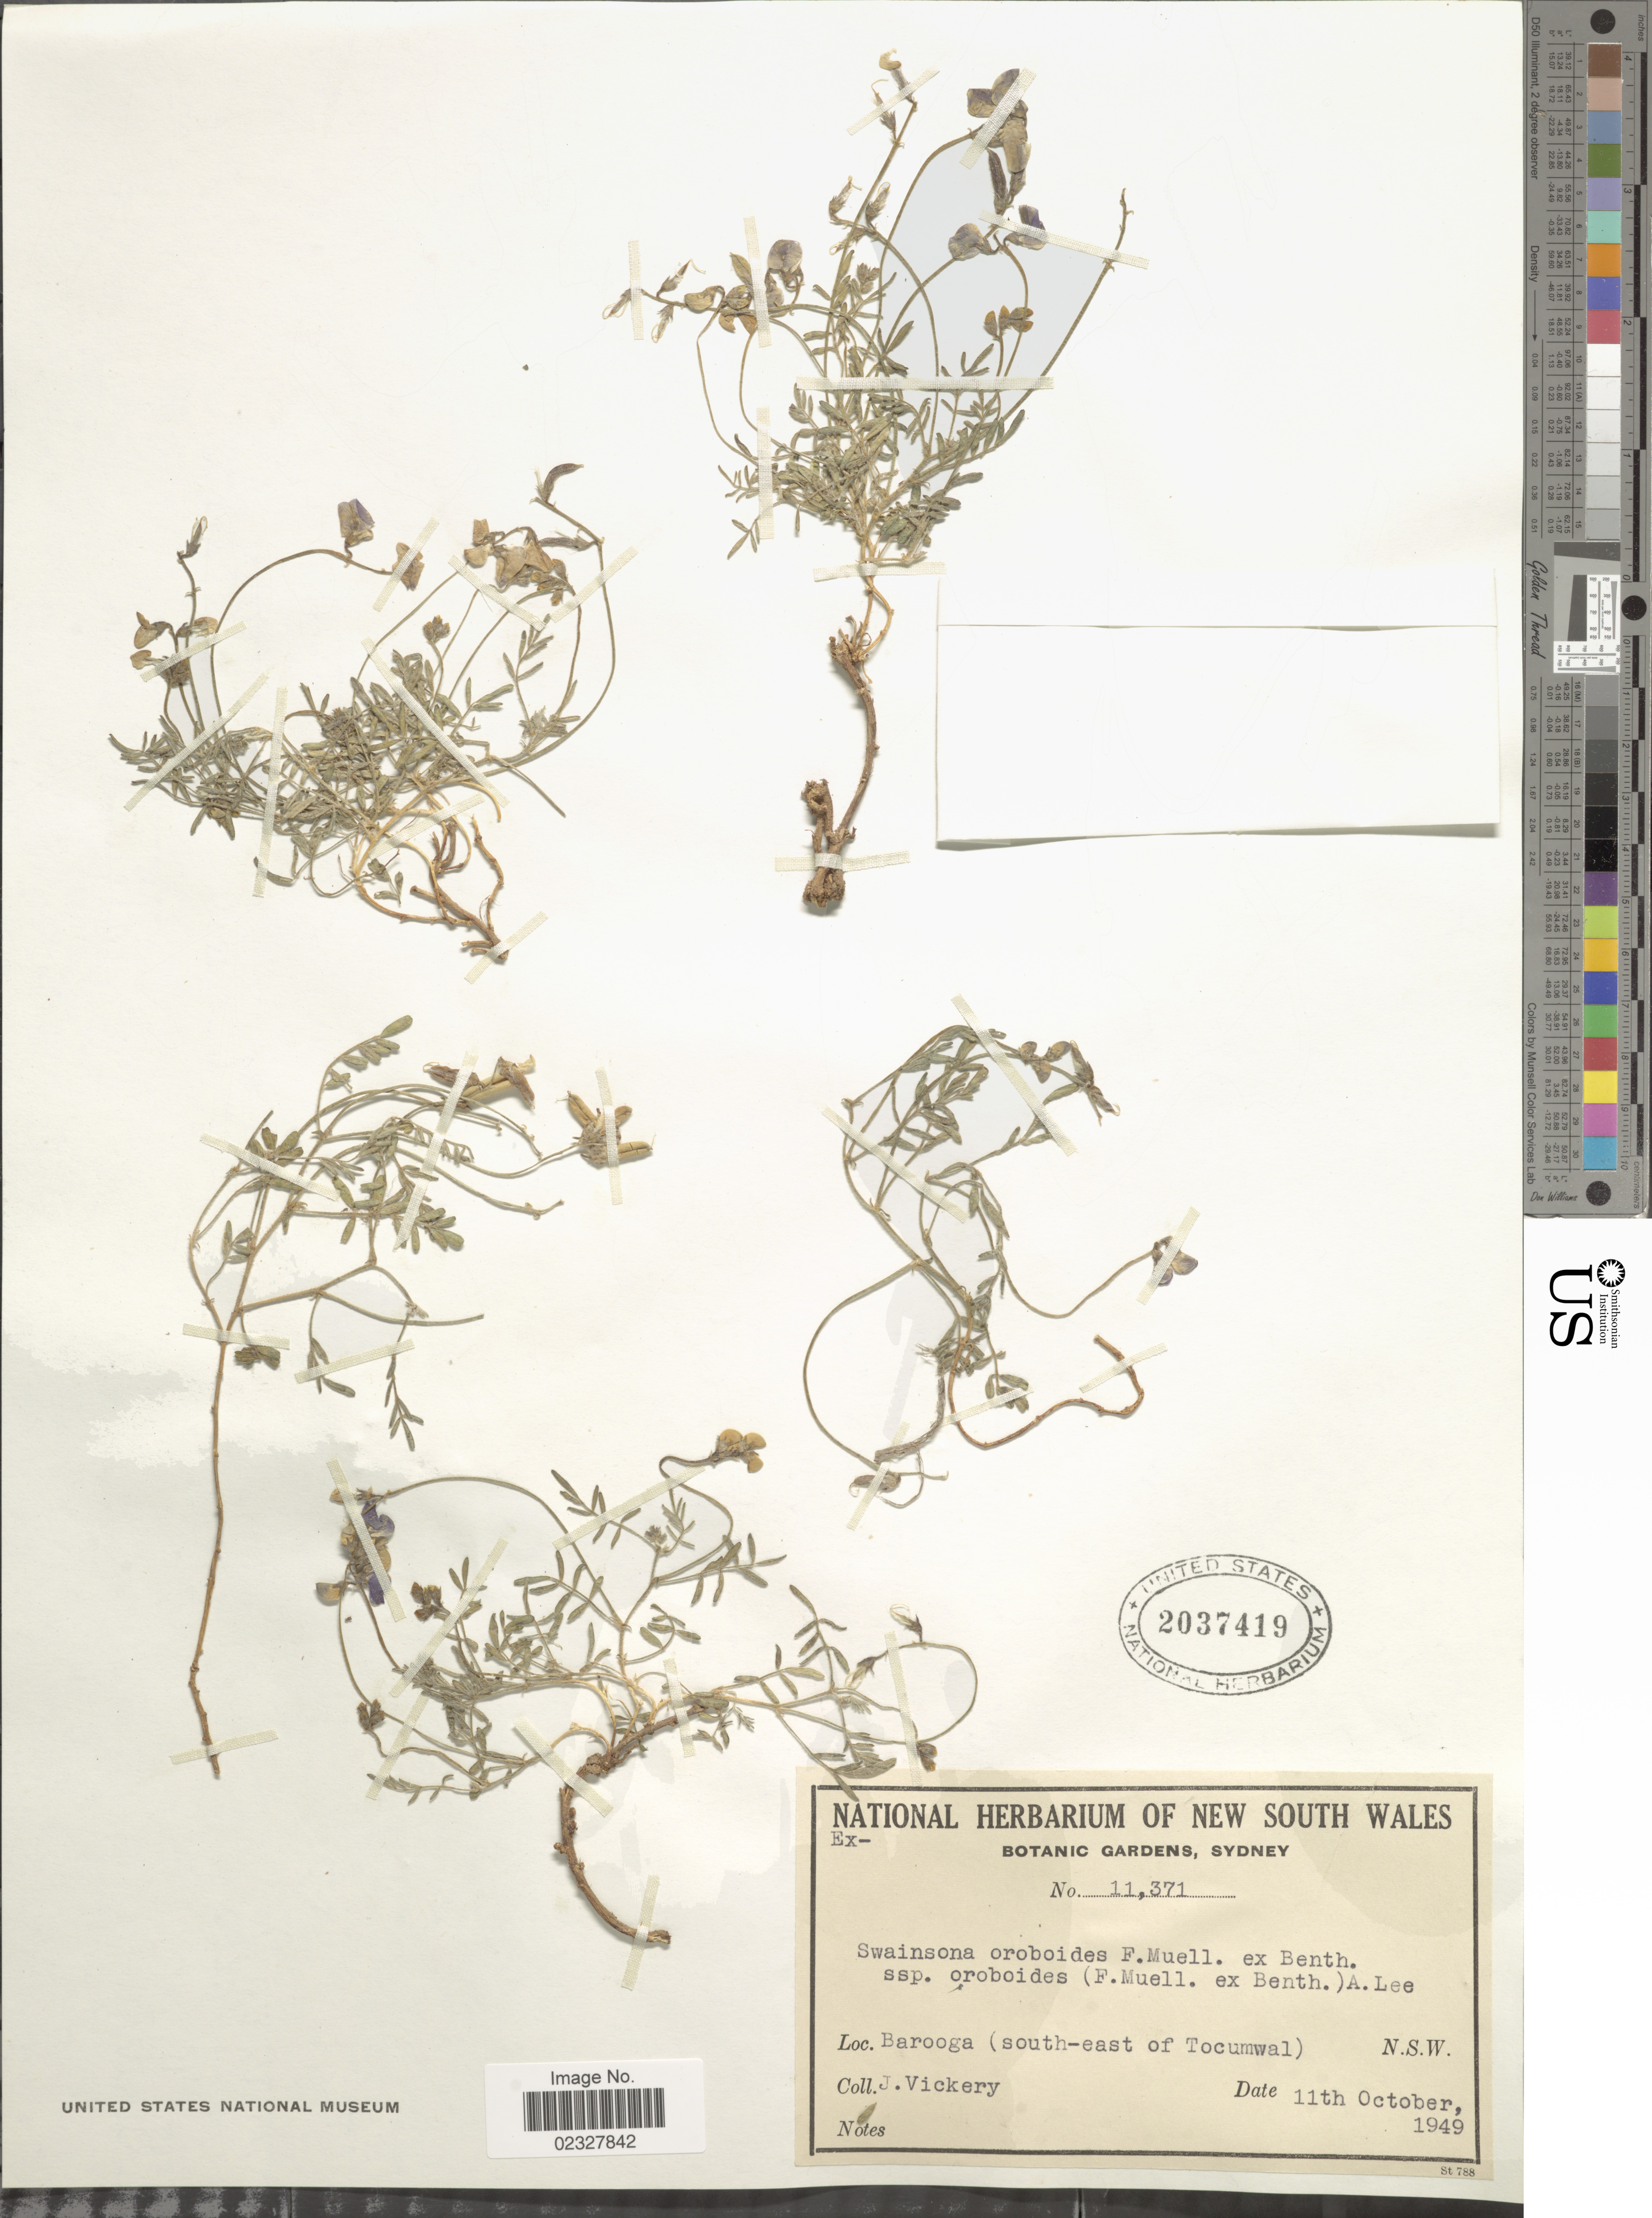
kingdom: Plantae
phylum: Tracheophyta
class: Magnoliopsida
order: Fabales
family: Fabaceae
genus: Swainsona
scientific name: Swainsona oroboides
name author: F. Muell. ex Benth.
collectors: J. Vickery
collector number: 11371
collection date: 1949-10-11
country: Australia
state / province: New South Wales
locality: Barooga (south-east of Tocumwal)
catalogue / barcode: US 2037419